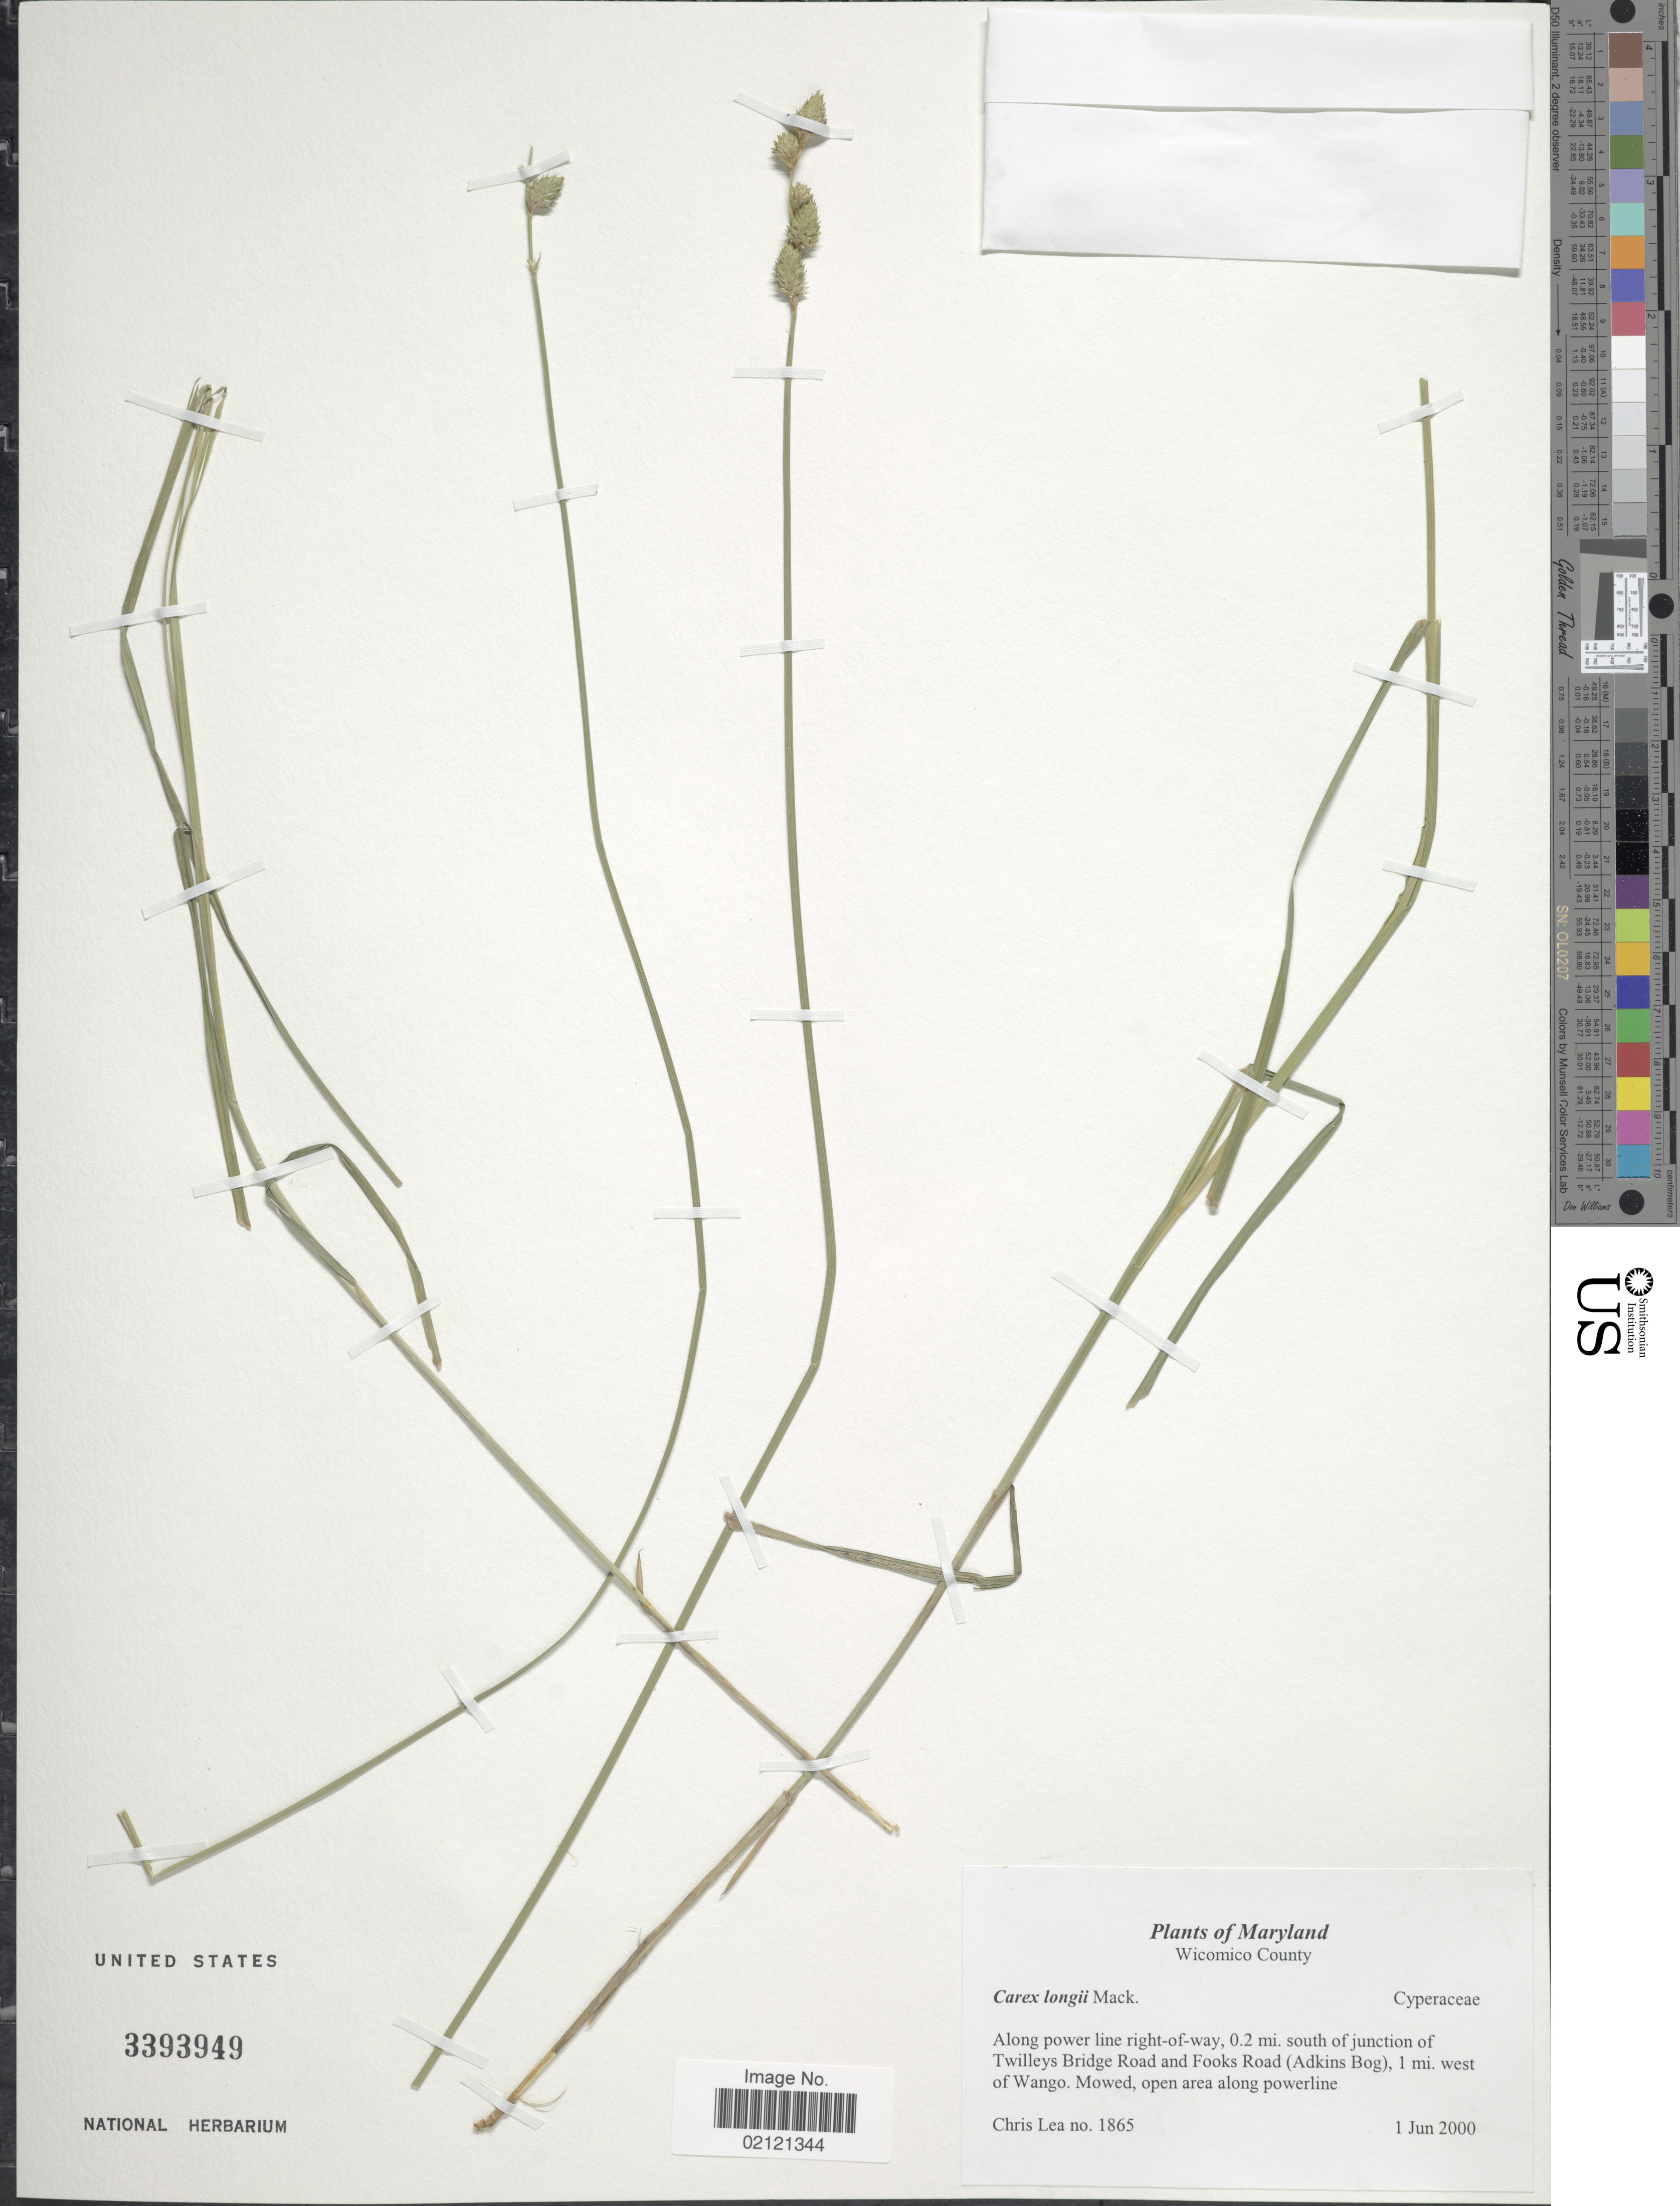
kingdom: Plantae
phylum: Tracheophyta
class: Liliopsida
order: Poales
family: Cyperaceae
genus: Carex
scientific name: Carex longii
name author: Mack.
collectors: C. Lea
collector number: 1865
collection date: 2000-06-01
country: United States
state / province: Maryland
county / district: Wicomico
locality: Wicimico County, Along power line right-of-way, 0.2 mi south of junction of Twilleys Bridge Road and Fooks Road (Adkins Bog), 1 mi. west of Wango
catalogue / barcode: US 3393949